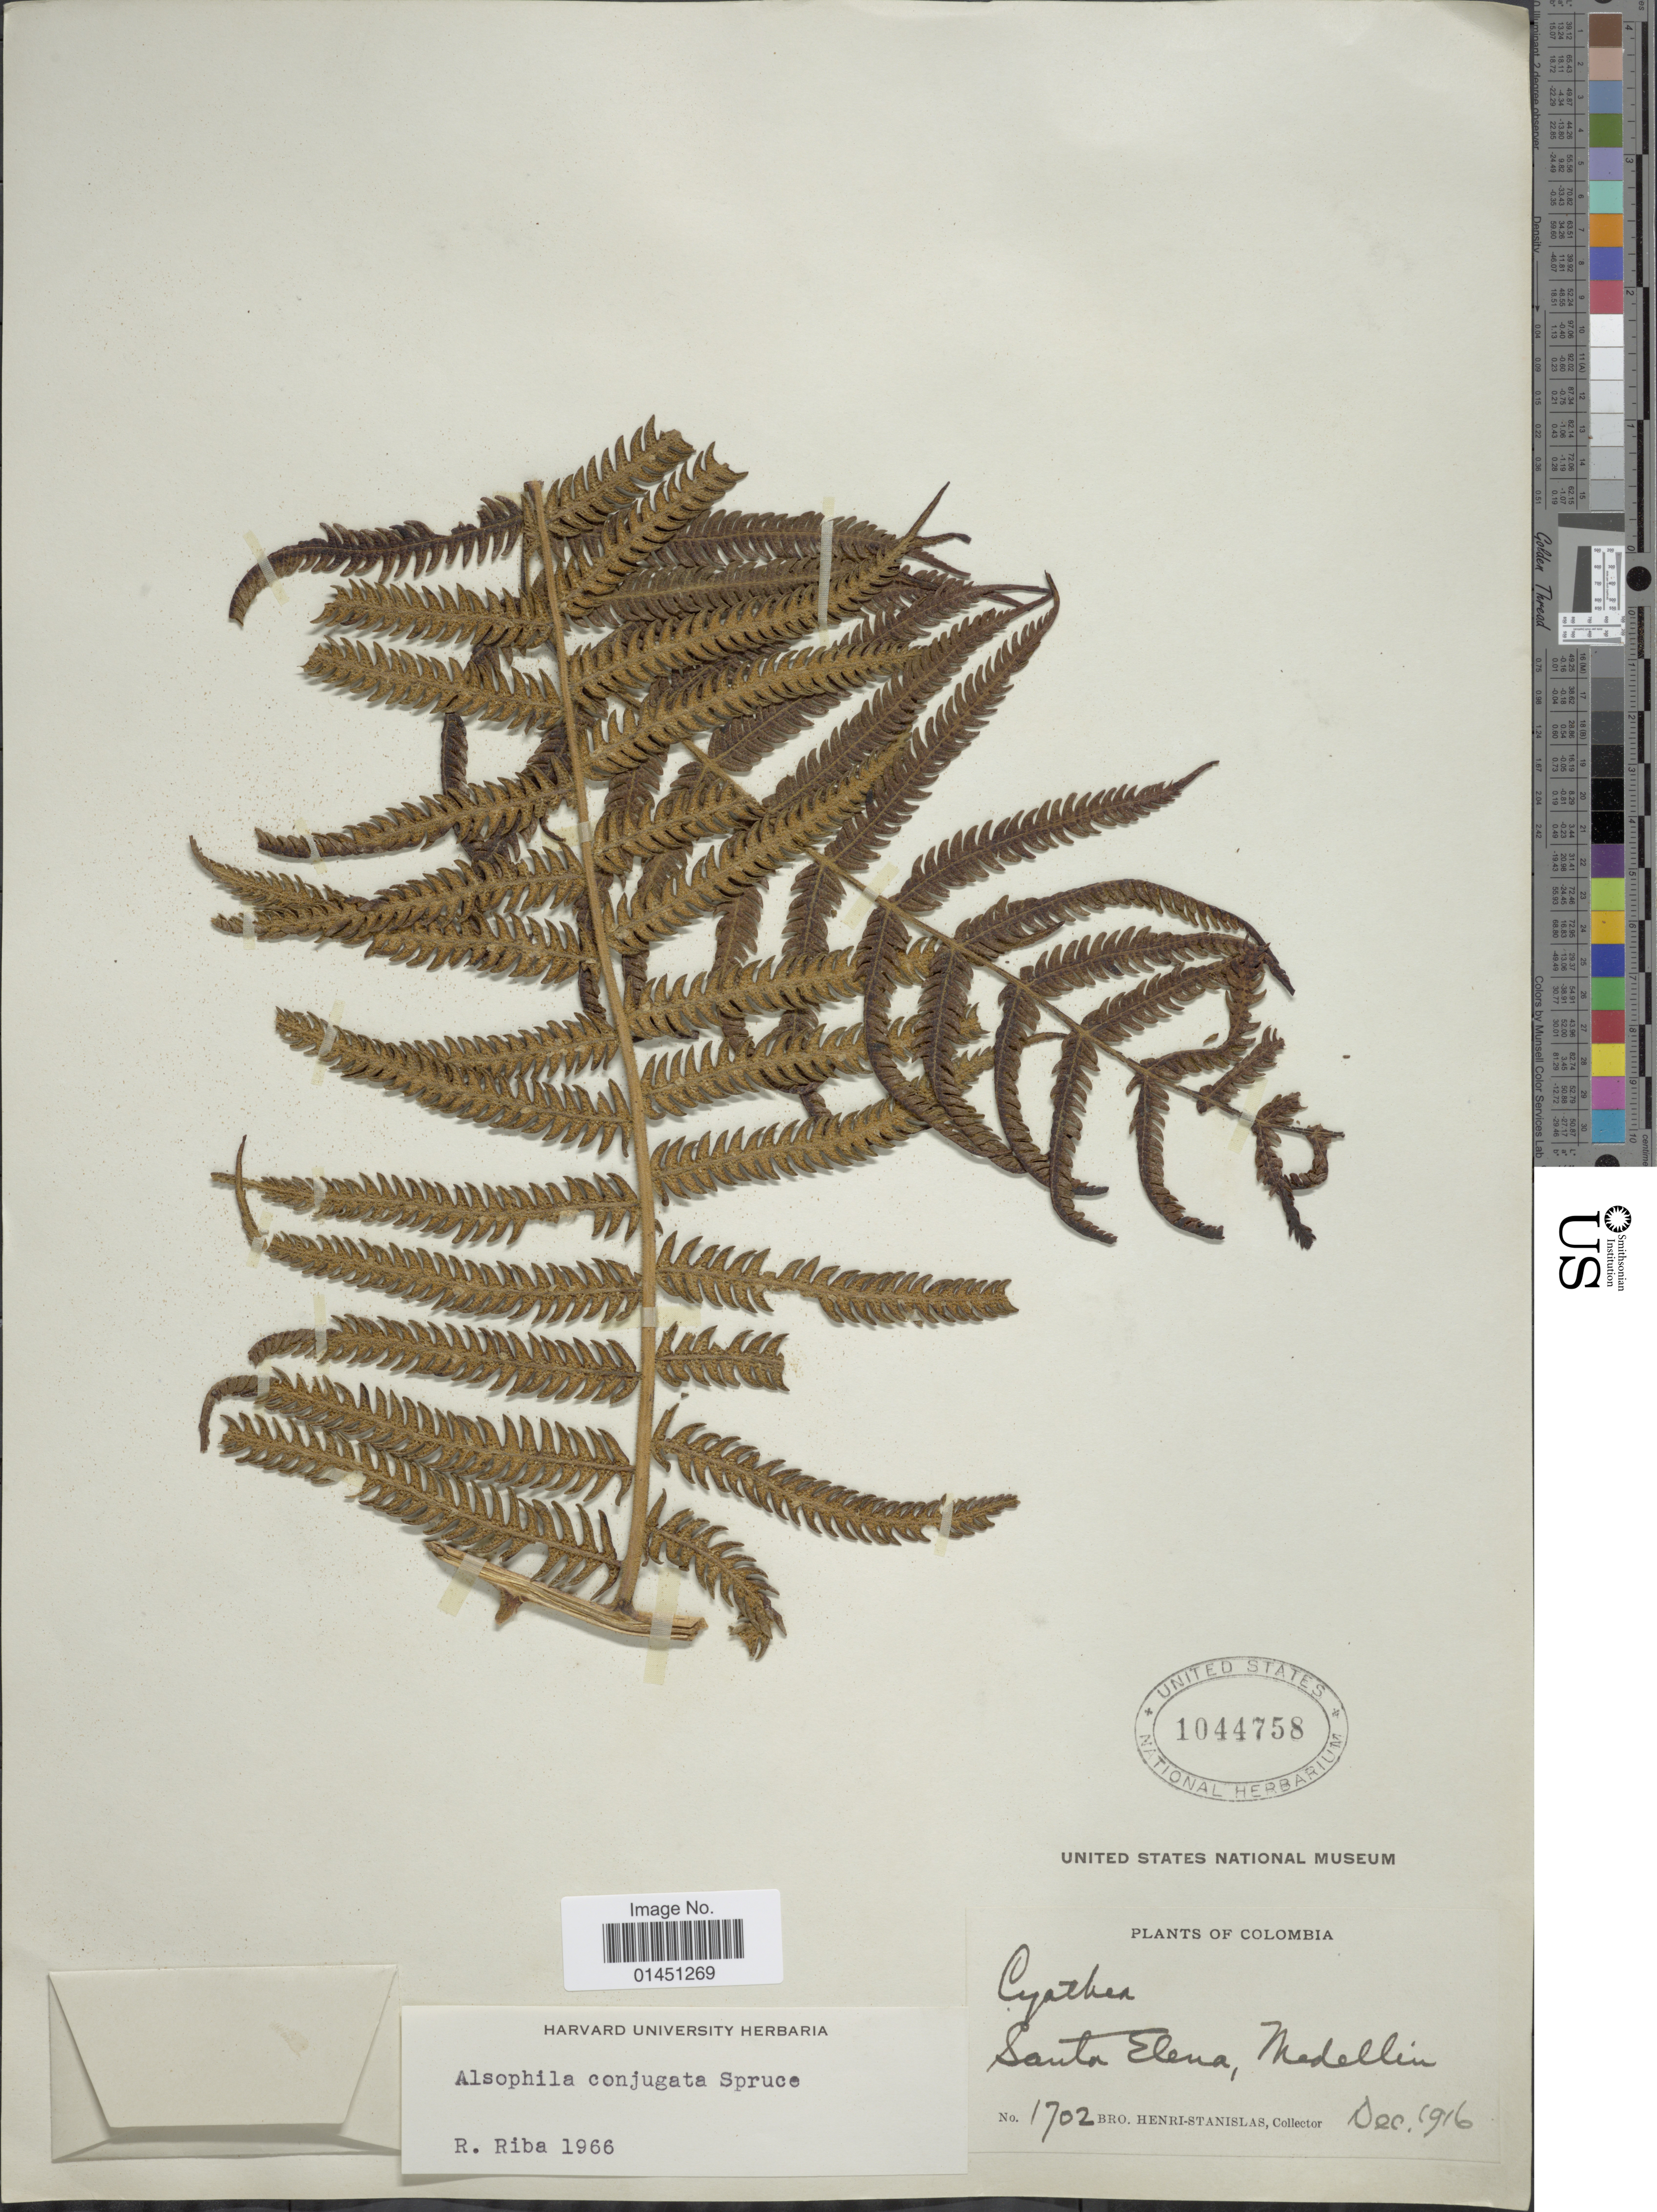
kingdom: Plantae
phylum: Tracheophyta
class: Polypodiopsida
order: Cyatheales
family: Cyatheaceae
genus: Cyathea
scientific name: Cyathea conjugata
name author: (Hook.) Domin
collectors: Henri-Stanislas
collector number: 1702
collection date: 1916-12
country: Colombia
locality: Santa Elena, Medellin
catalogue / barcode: US 1044758